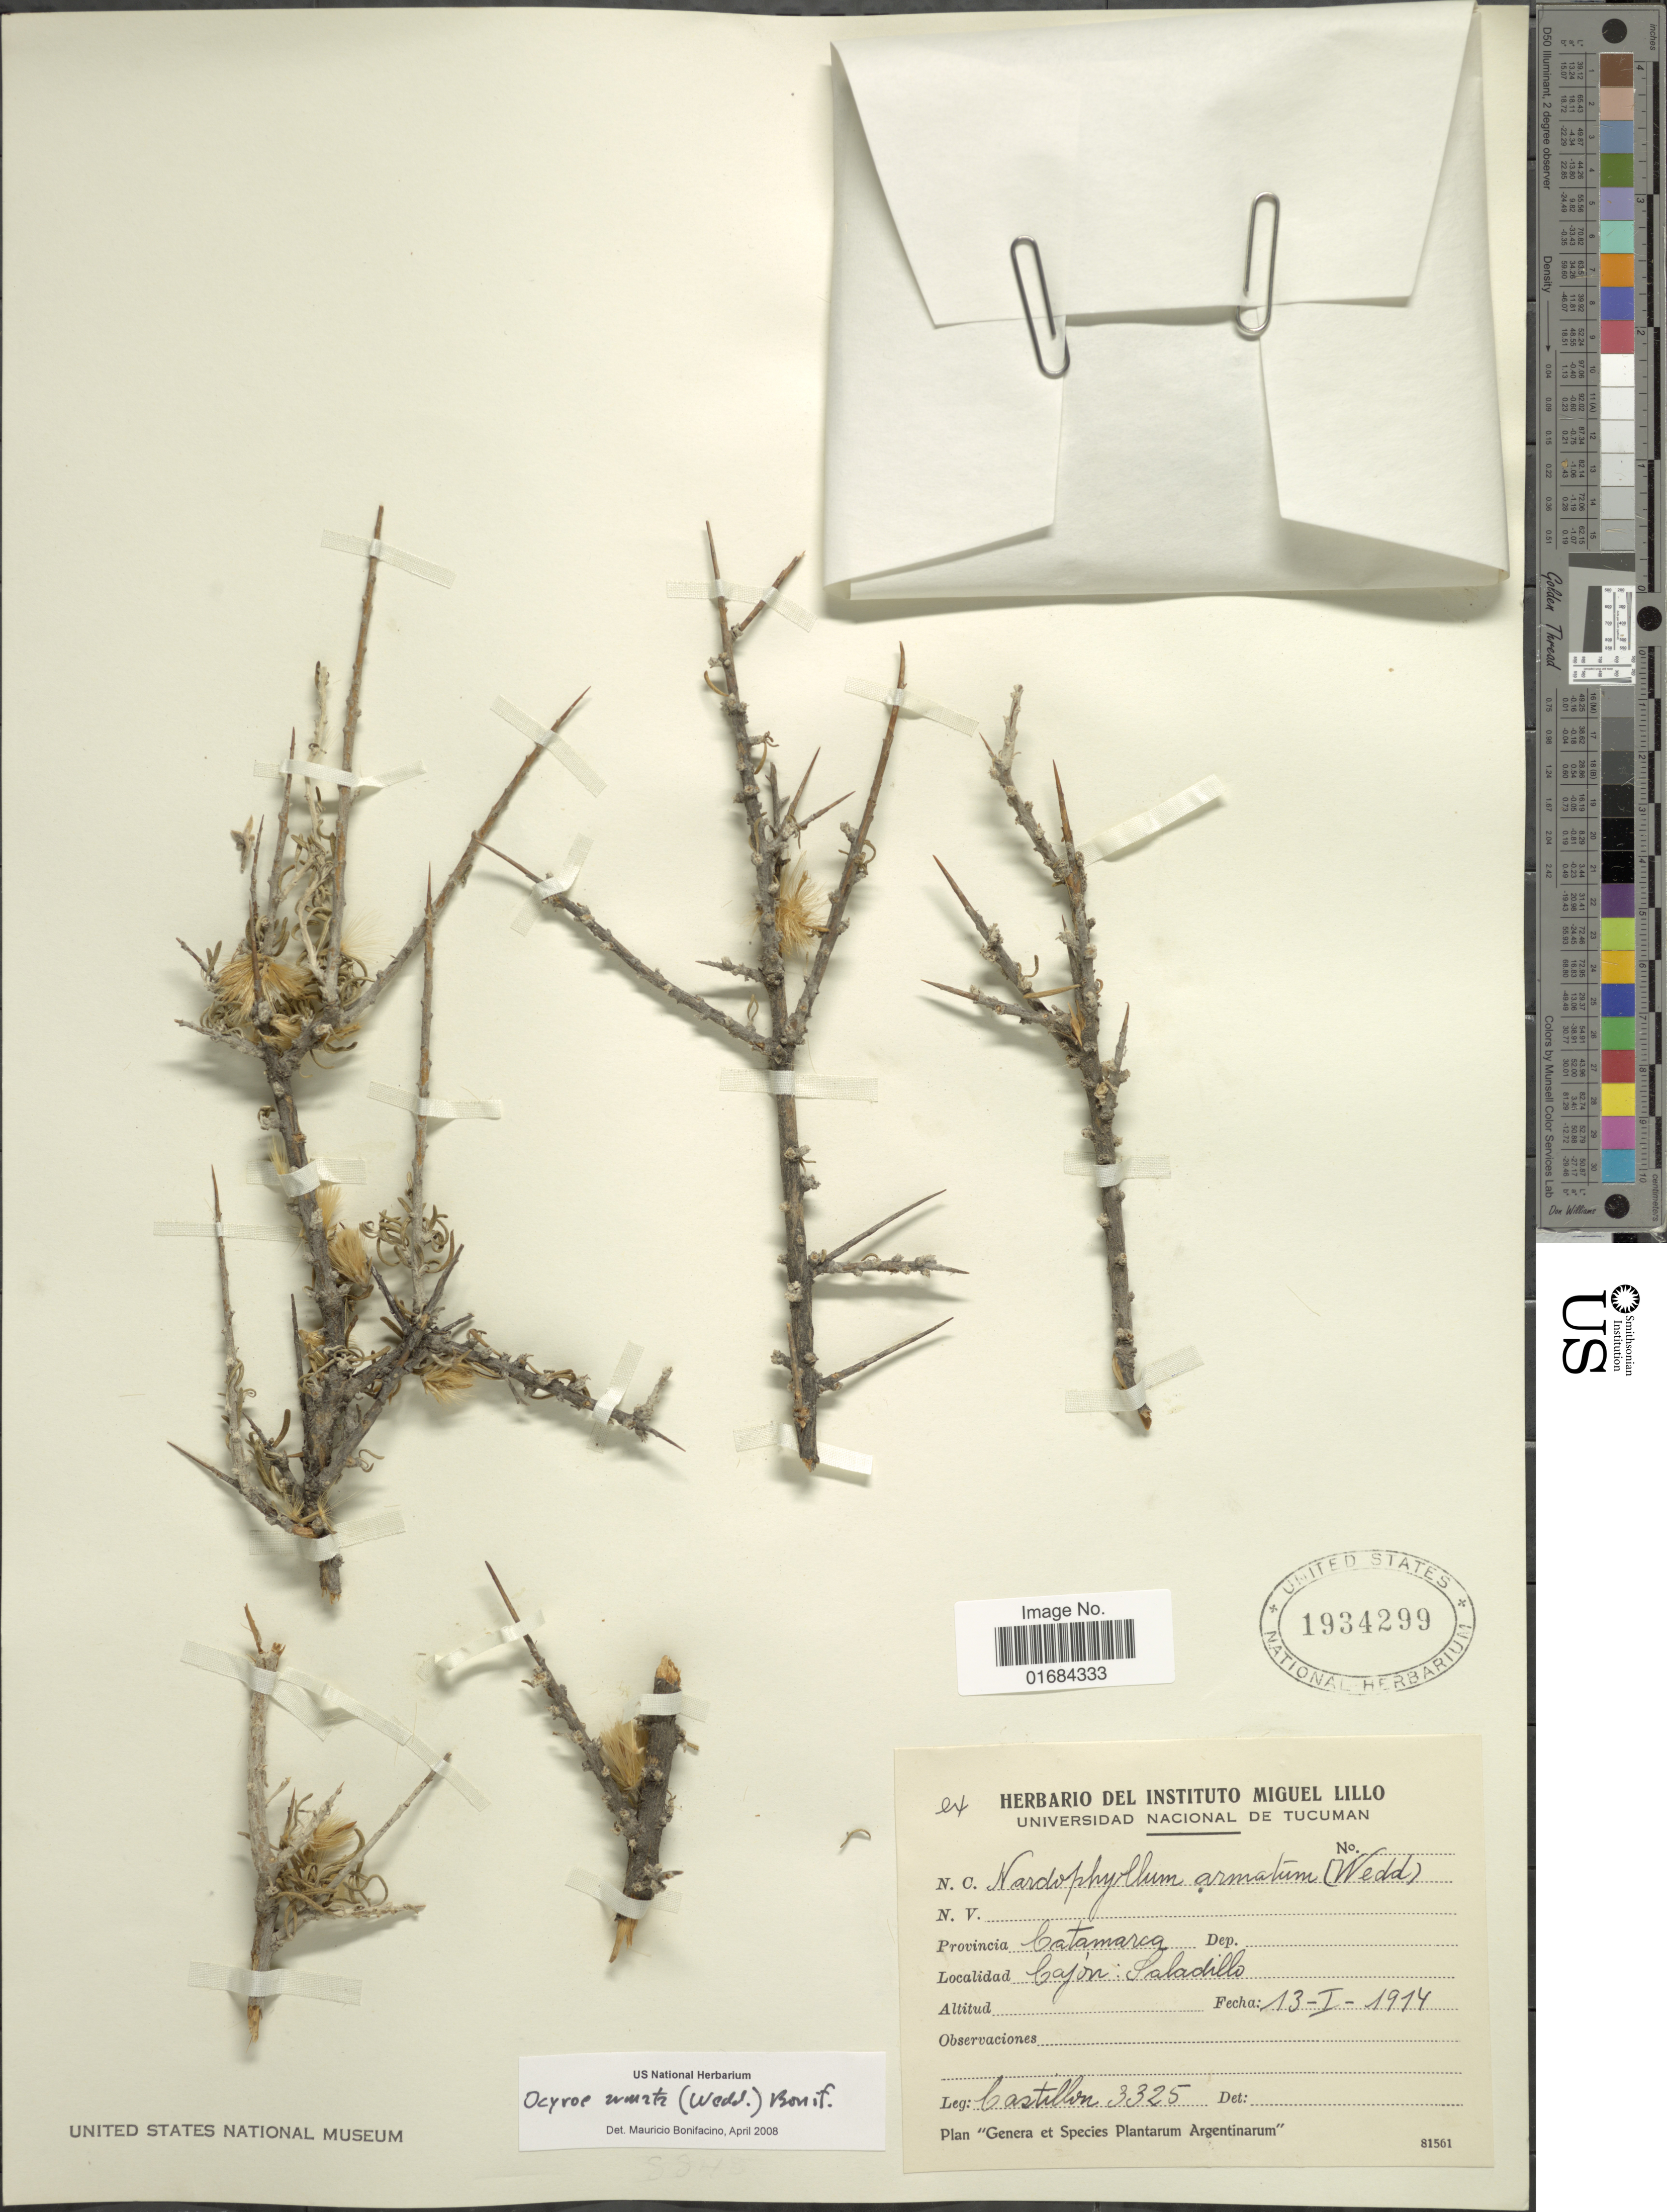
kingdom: Plantae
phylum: Tracheophyta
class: Magnoliopsida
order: Asterales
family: Asteraceae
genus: Ocyroe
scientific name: Ocyroe armata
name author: (Wedd.) Bonif.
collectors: Castillon, --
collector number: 3325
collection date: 1914-01-13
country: Argentina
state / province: Catamarca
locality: Cajon Saladillo.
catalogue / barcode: US 1934299